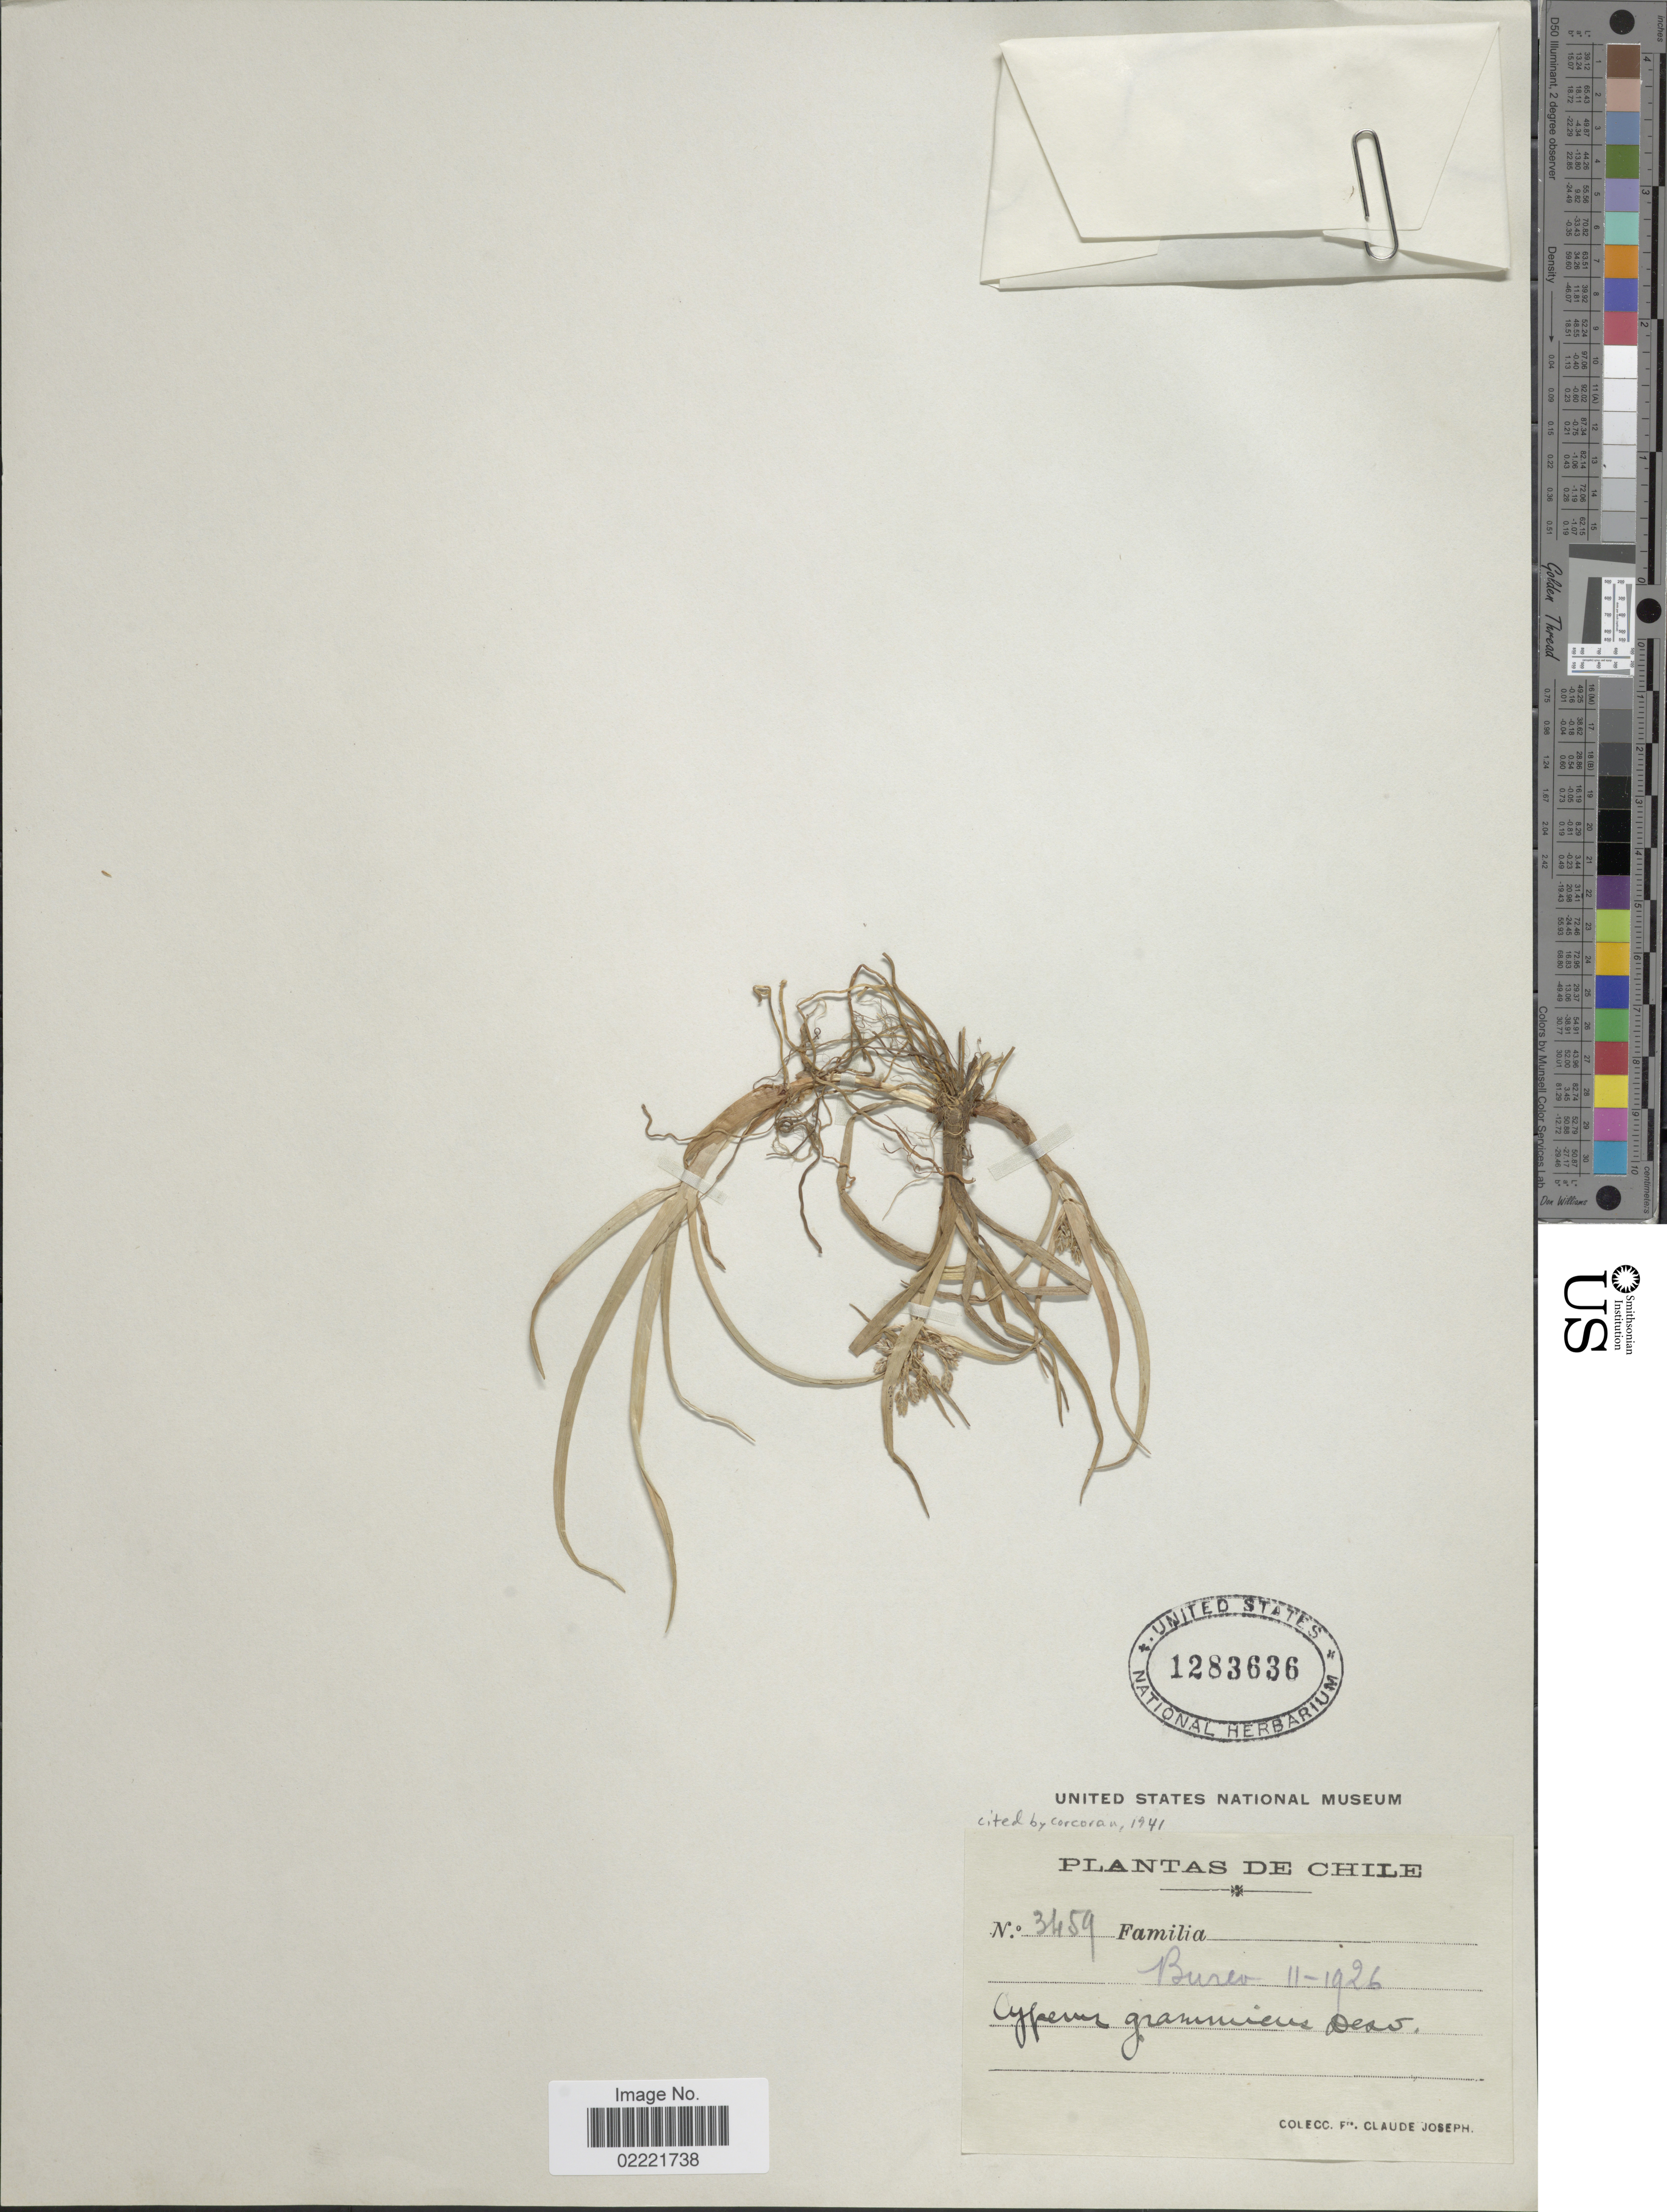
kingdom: Plantae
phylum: Tracheophyta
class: Liliopsida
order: Poales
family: Cyperaceae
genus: Cyperus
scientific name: Cyperus grammicus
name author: Kunze ex Kunth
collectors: Bro. Claude-Joseph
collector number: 3459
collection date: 1926-11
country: Chile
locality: Bureo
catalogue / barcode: US 1283636